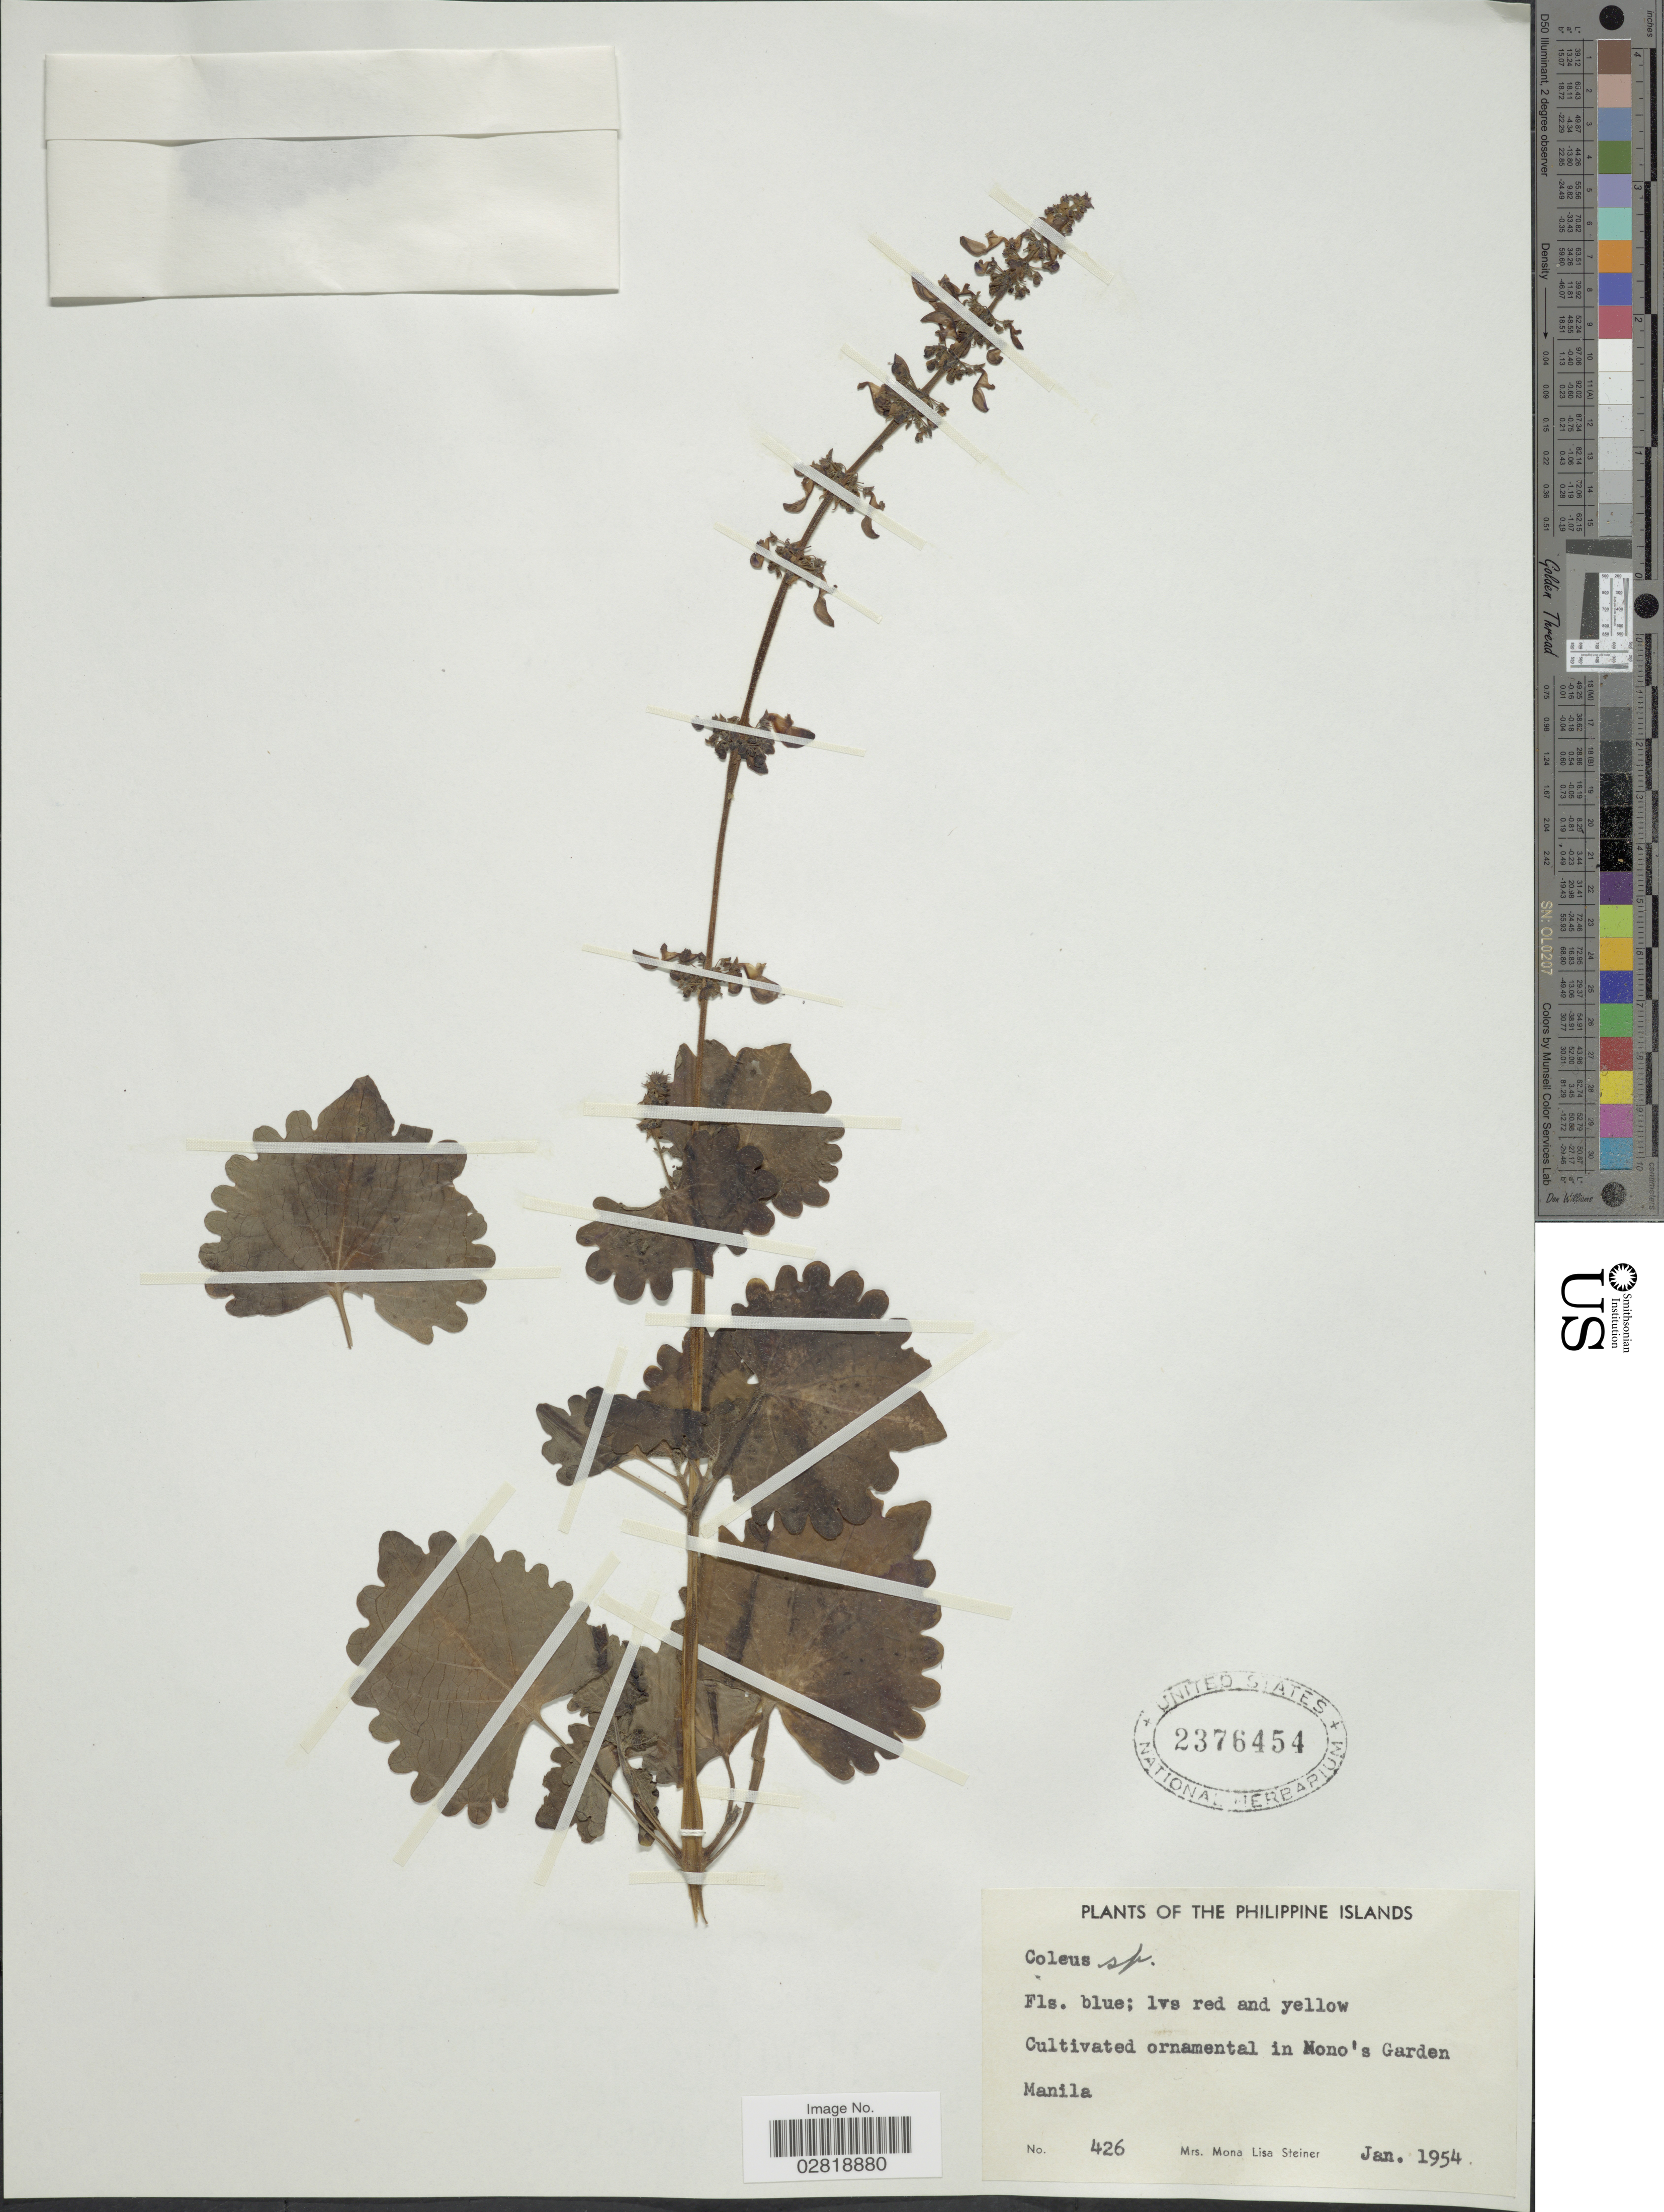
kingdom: Plantae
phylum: Tracheophyta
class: Magnoliopsida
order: Lamiales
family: Lamiaceae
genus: Plectranthus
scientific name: Plectranthus sp.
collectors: M. Steiner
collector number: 426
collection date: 1954-01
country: Philippines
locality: Philippine Islands. Cultivated ornamental in Mono's Garden Manila.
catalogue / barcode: US 2376454